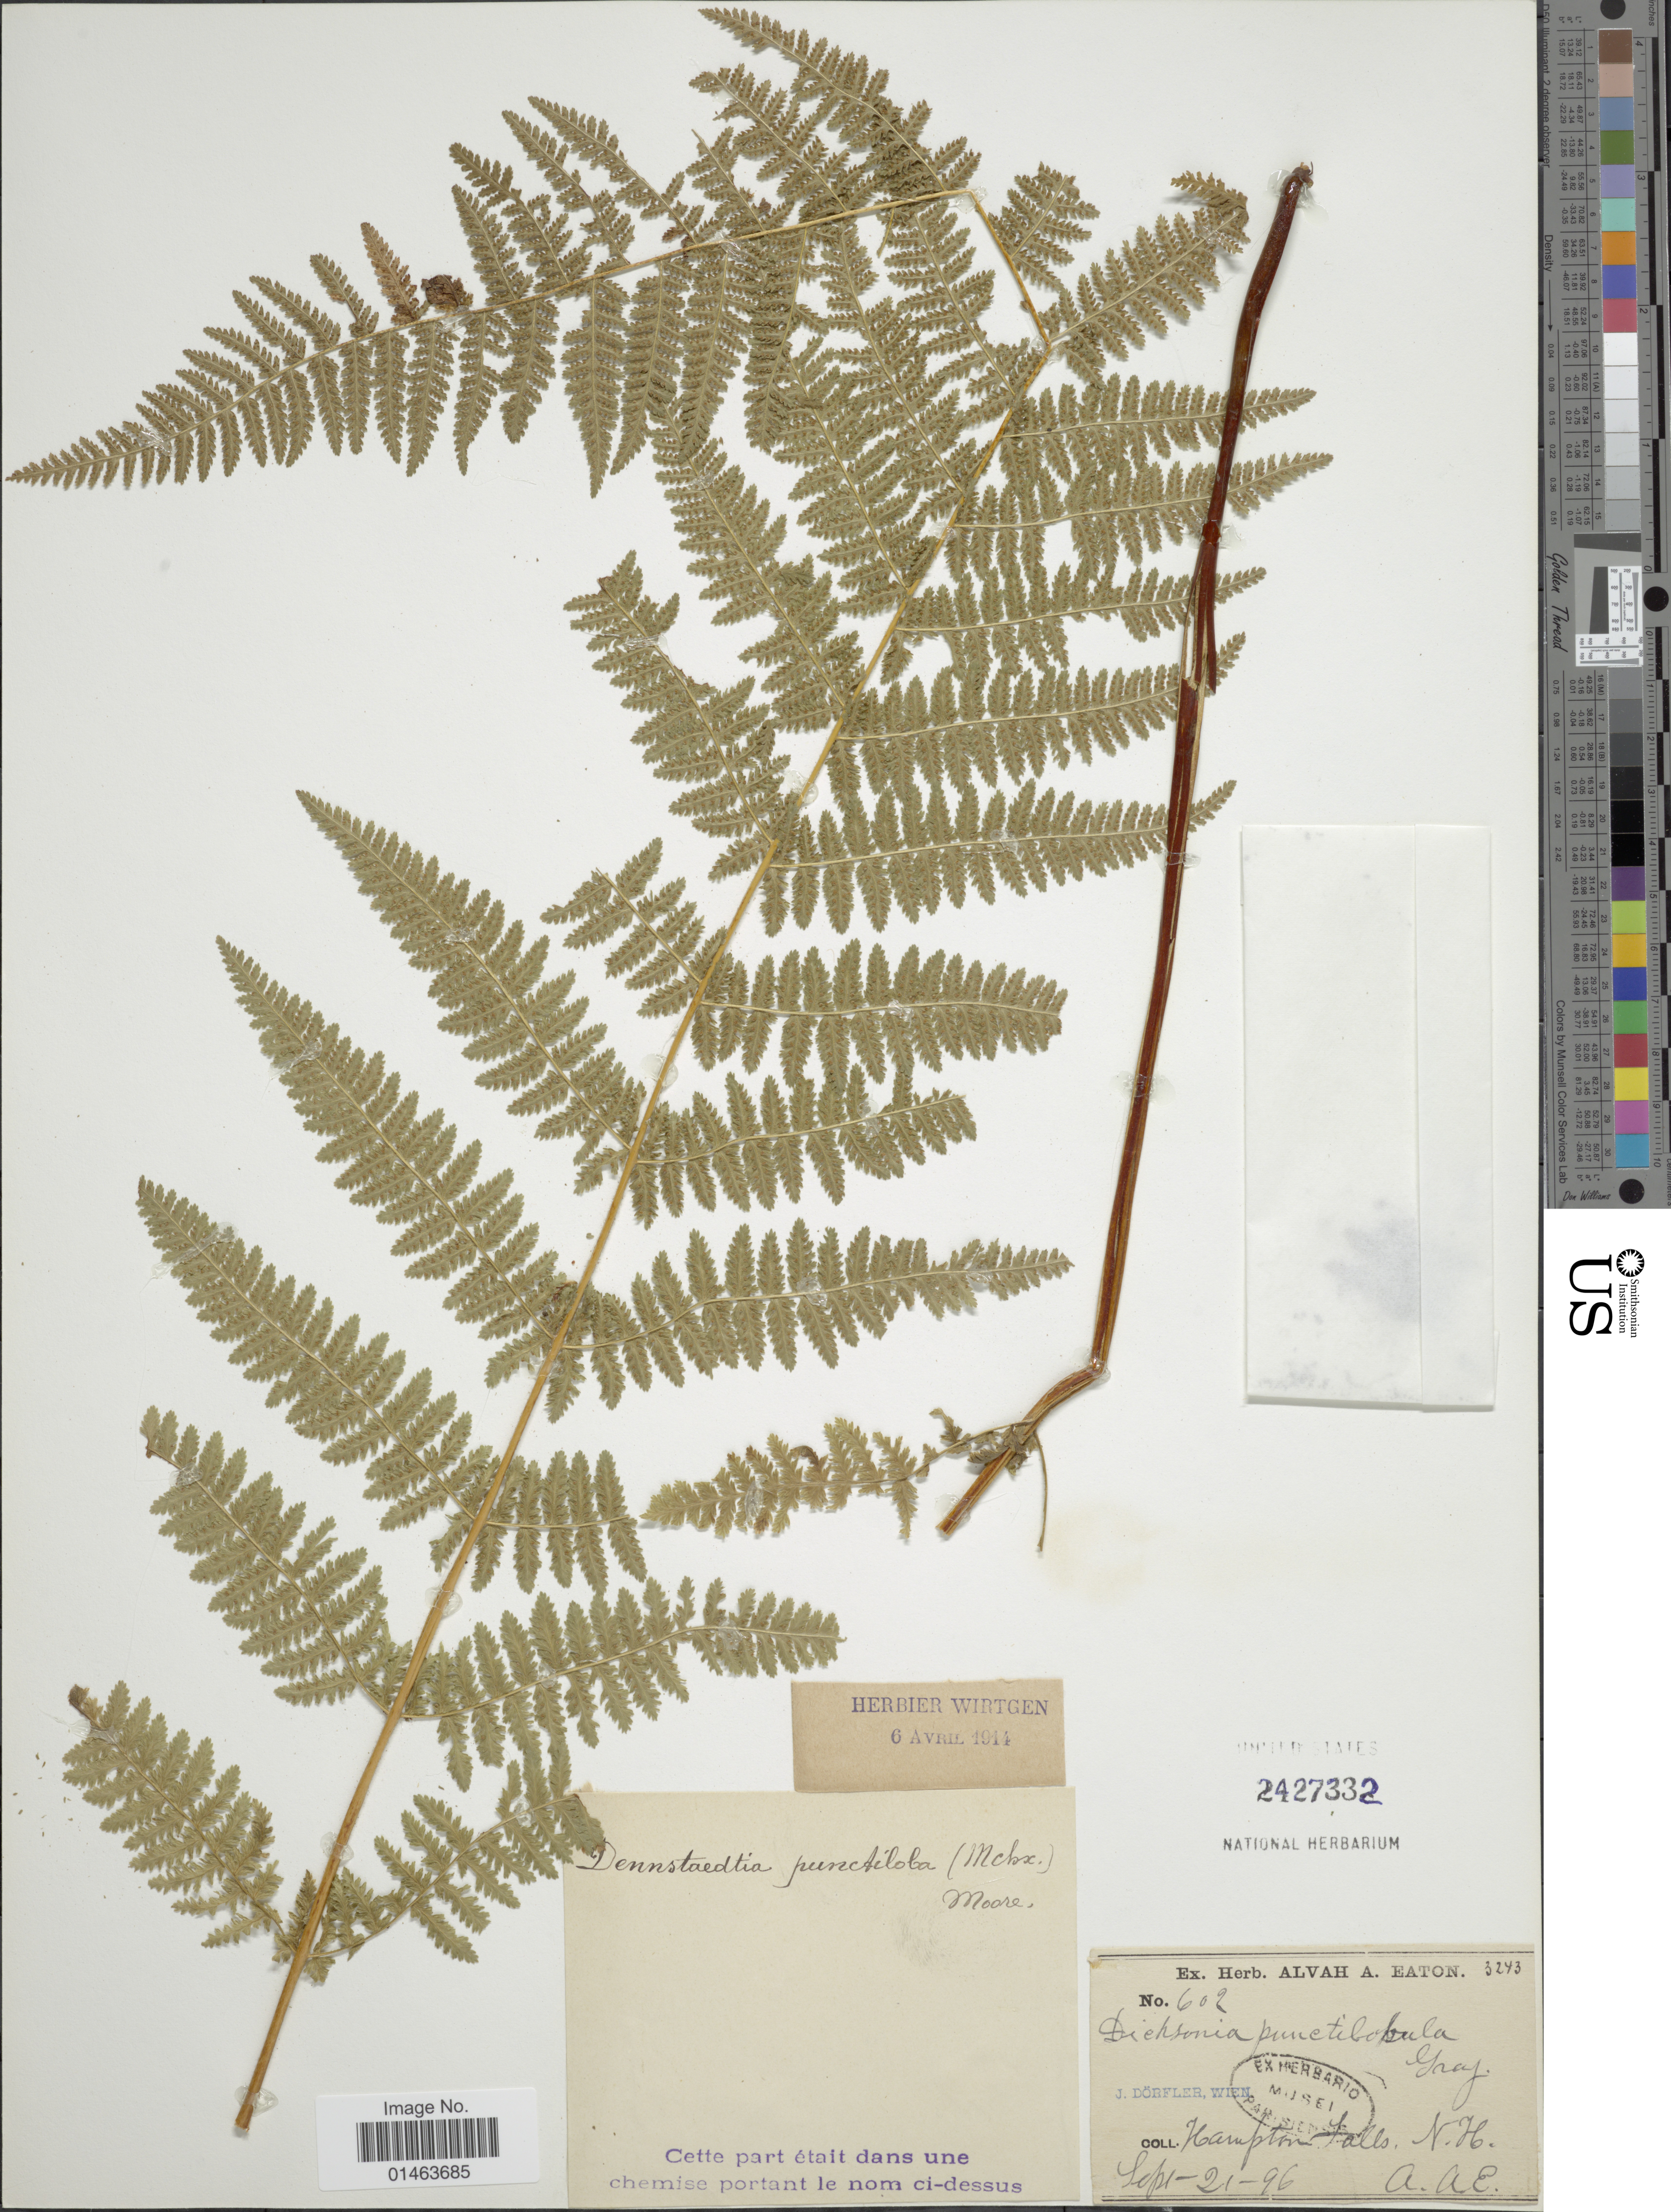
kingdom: Plantae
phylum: Tracheophyta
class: Polypodiopsida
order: Polypodiales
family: Dennstaedtiaceae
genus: Dennstaedtia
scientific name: Dennstaedtia punctilobula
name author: (Michx.) T. Moore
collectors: A. A. Eaton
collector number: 602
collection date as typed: Transcribed d/m/y: 21/9/96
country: United States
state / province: New Hampshire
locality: Hampton Falls.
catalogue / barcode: US 2427332